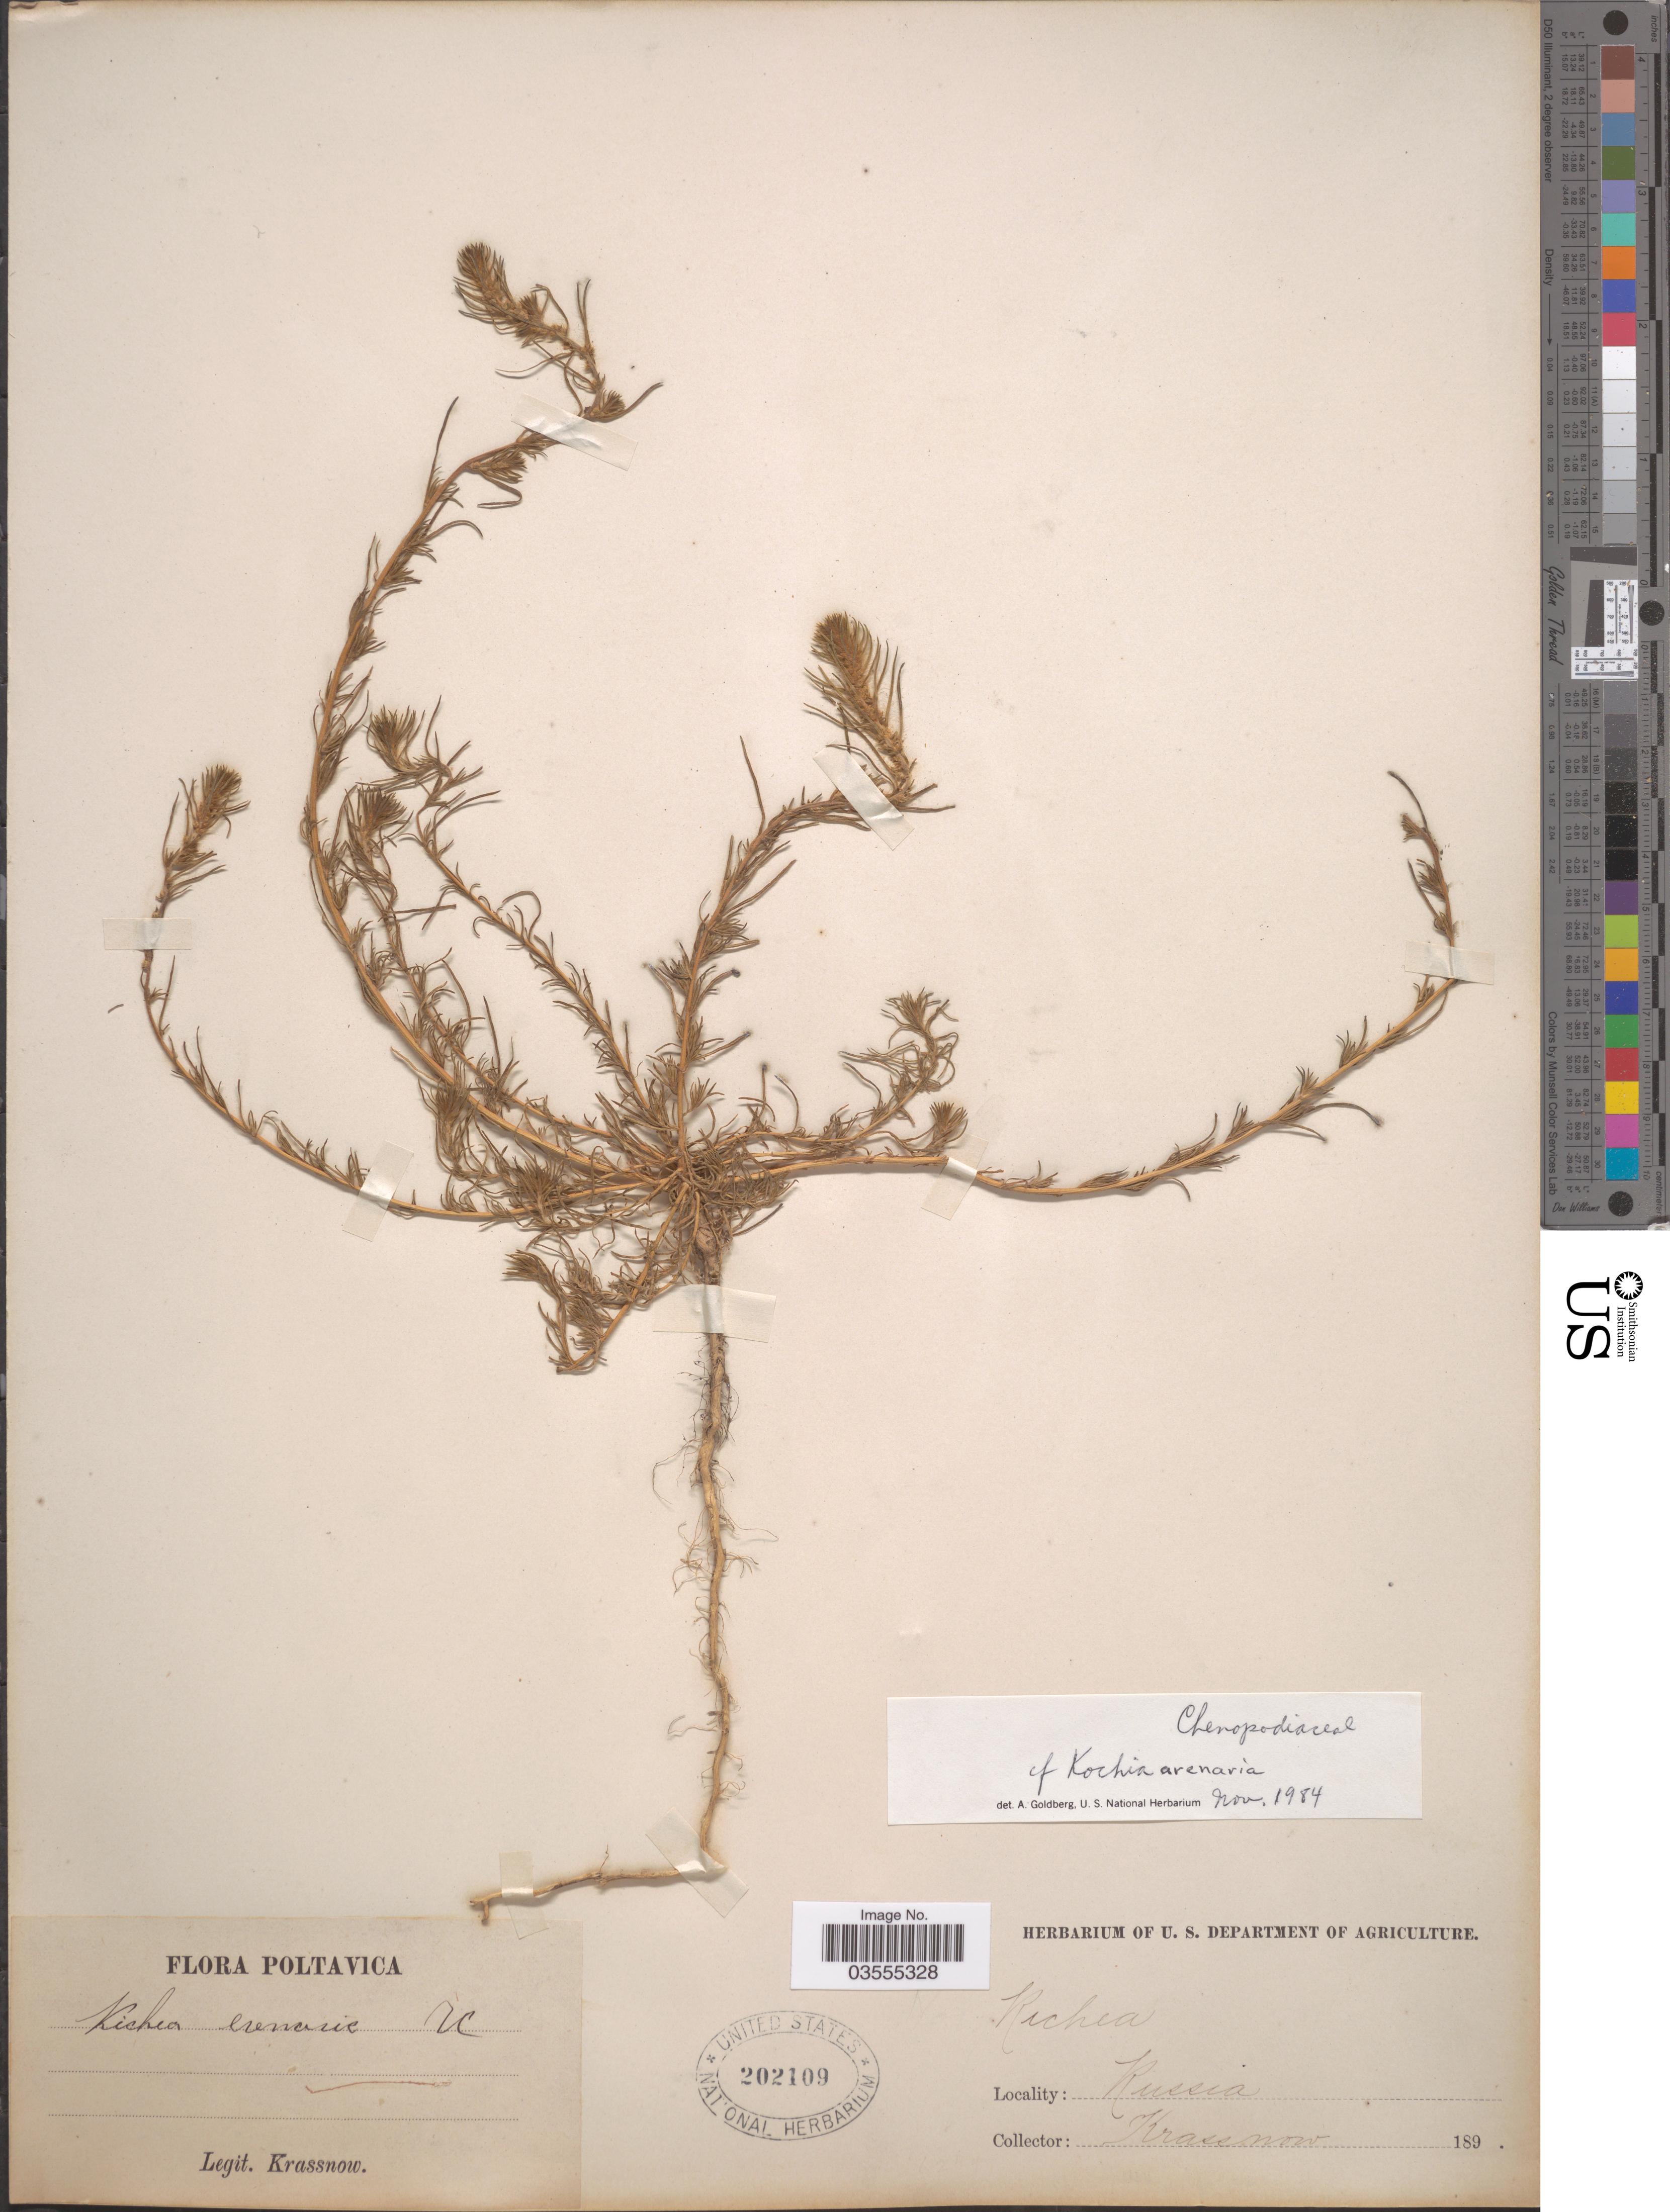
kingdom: Plantae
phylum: Tracheophyta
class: Magnoliopsida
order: Caryophyllales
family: Amaranthaceae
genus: Bassia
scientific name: Bassia laniflora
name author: (S.G. Gmel.) A.J. Scott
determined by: Strong, Mark T., (BOT), Smithsonian Institution - National Museum of Natural History (UNITED STATES)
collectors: -. Krassnow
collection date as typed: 189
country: Ukraine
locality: Poltavica. Russia.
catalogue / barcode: US 202109